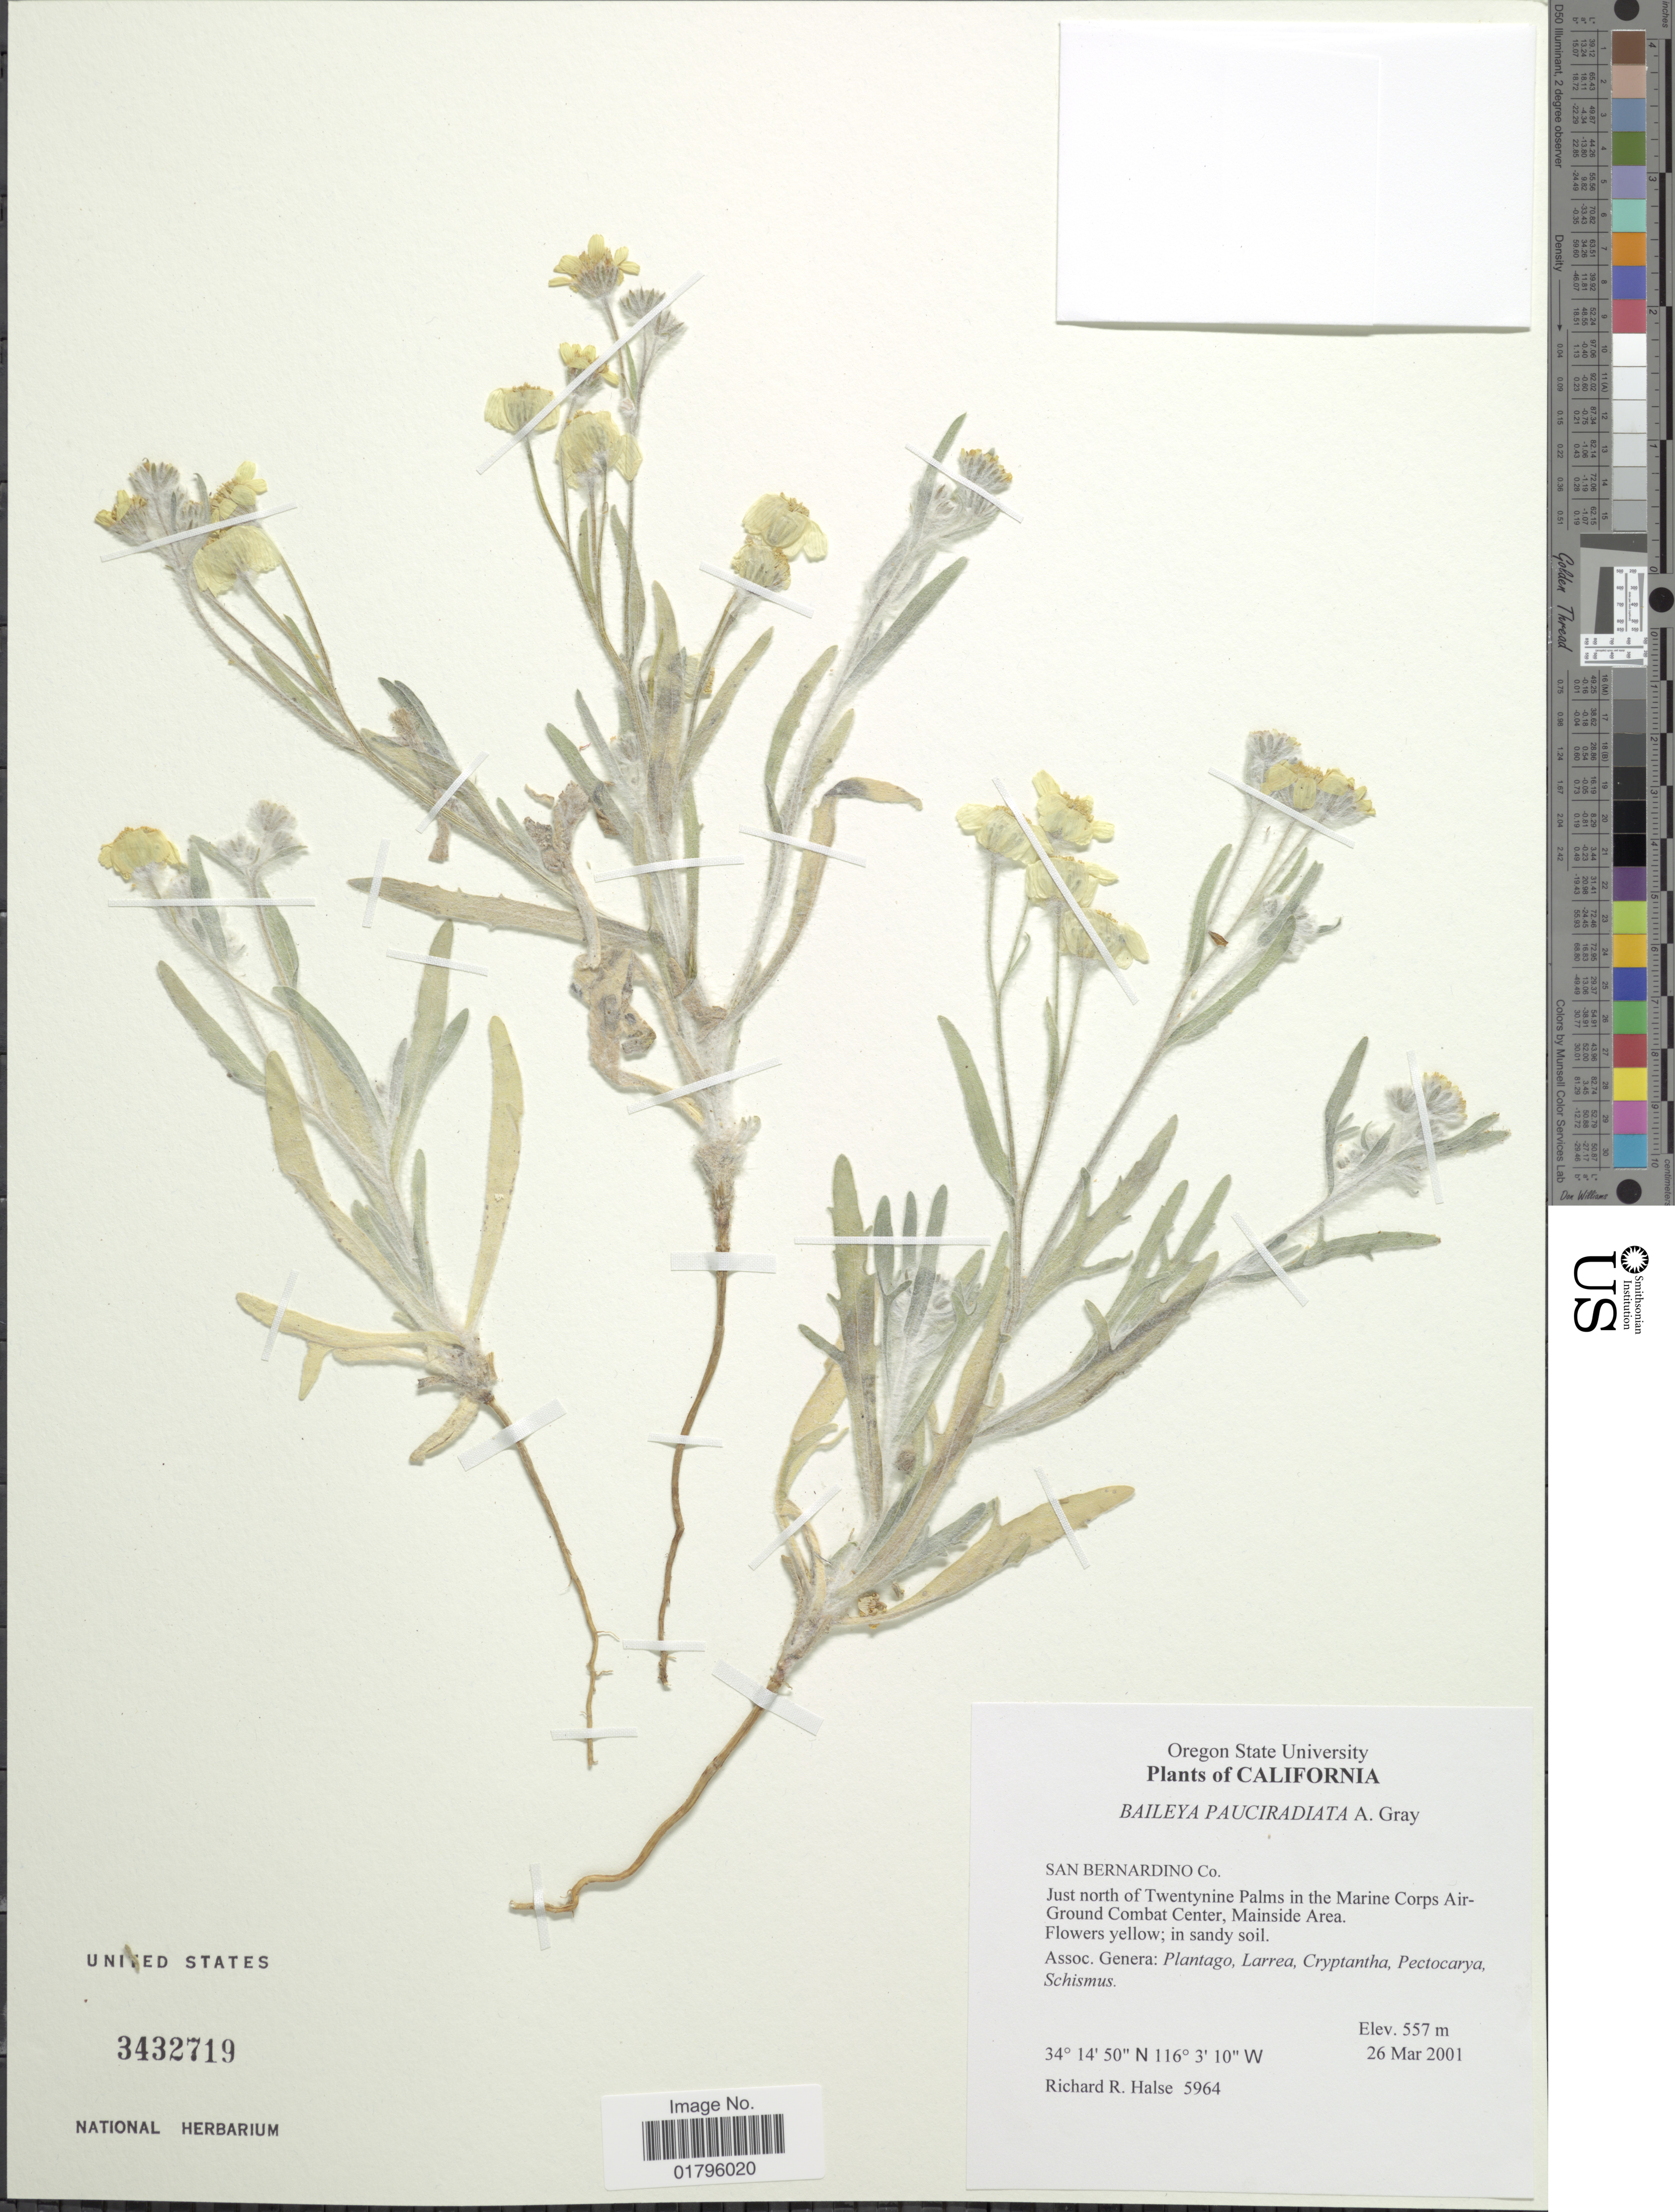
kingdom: Plantae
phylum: Tracheophyta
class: Magnoliopsida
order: Asterales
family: Asteraceae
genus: Baileya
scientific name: Baileya pauciradiata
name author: Harv. & A. Gray ex A. Gray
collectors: R. Halse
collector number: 5964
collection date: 2001-03-26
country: United States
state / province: California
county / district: San Bernardino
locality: San Bernardino Co., Just north of Twentynine Palms in the Marine Corps Air-Ground Combat Center, Mainside Area.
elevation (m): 557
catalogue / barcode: US 3432719